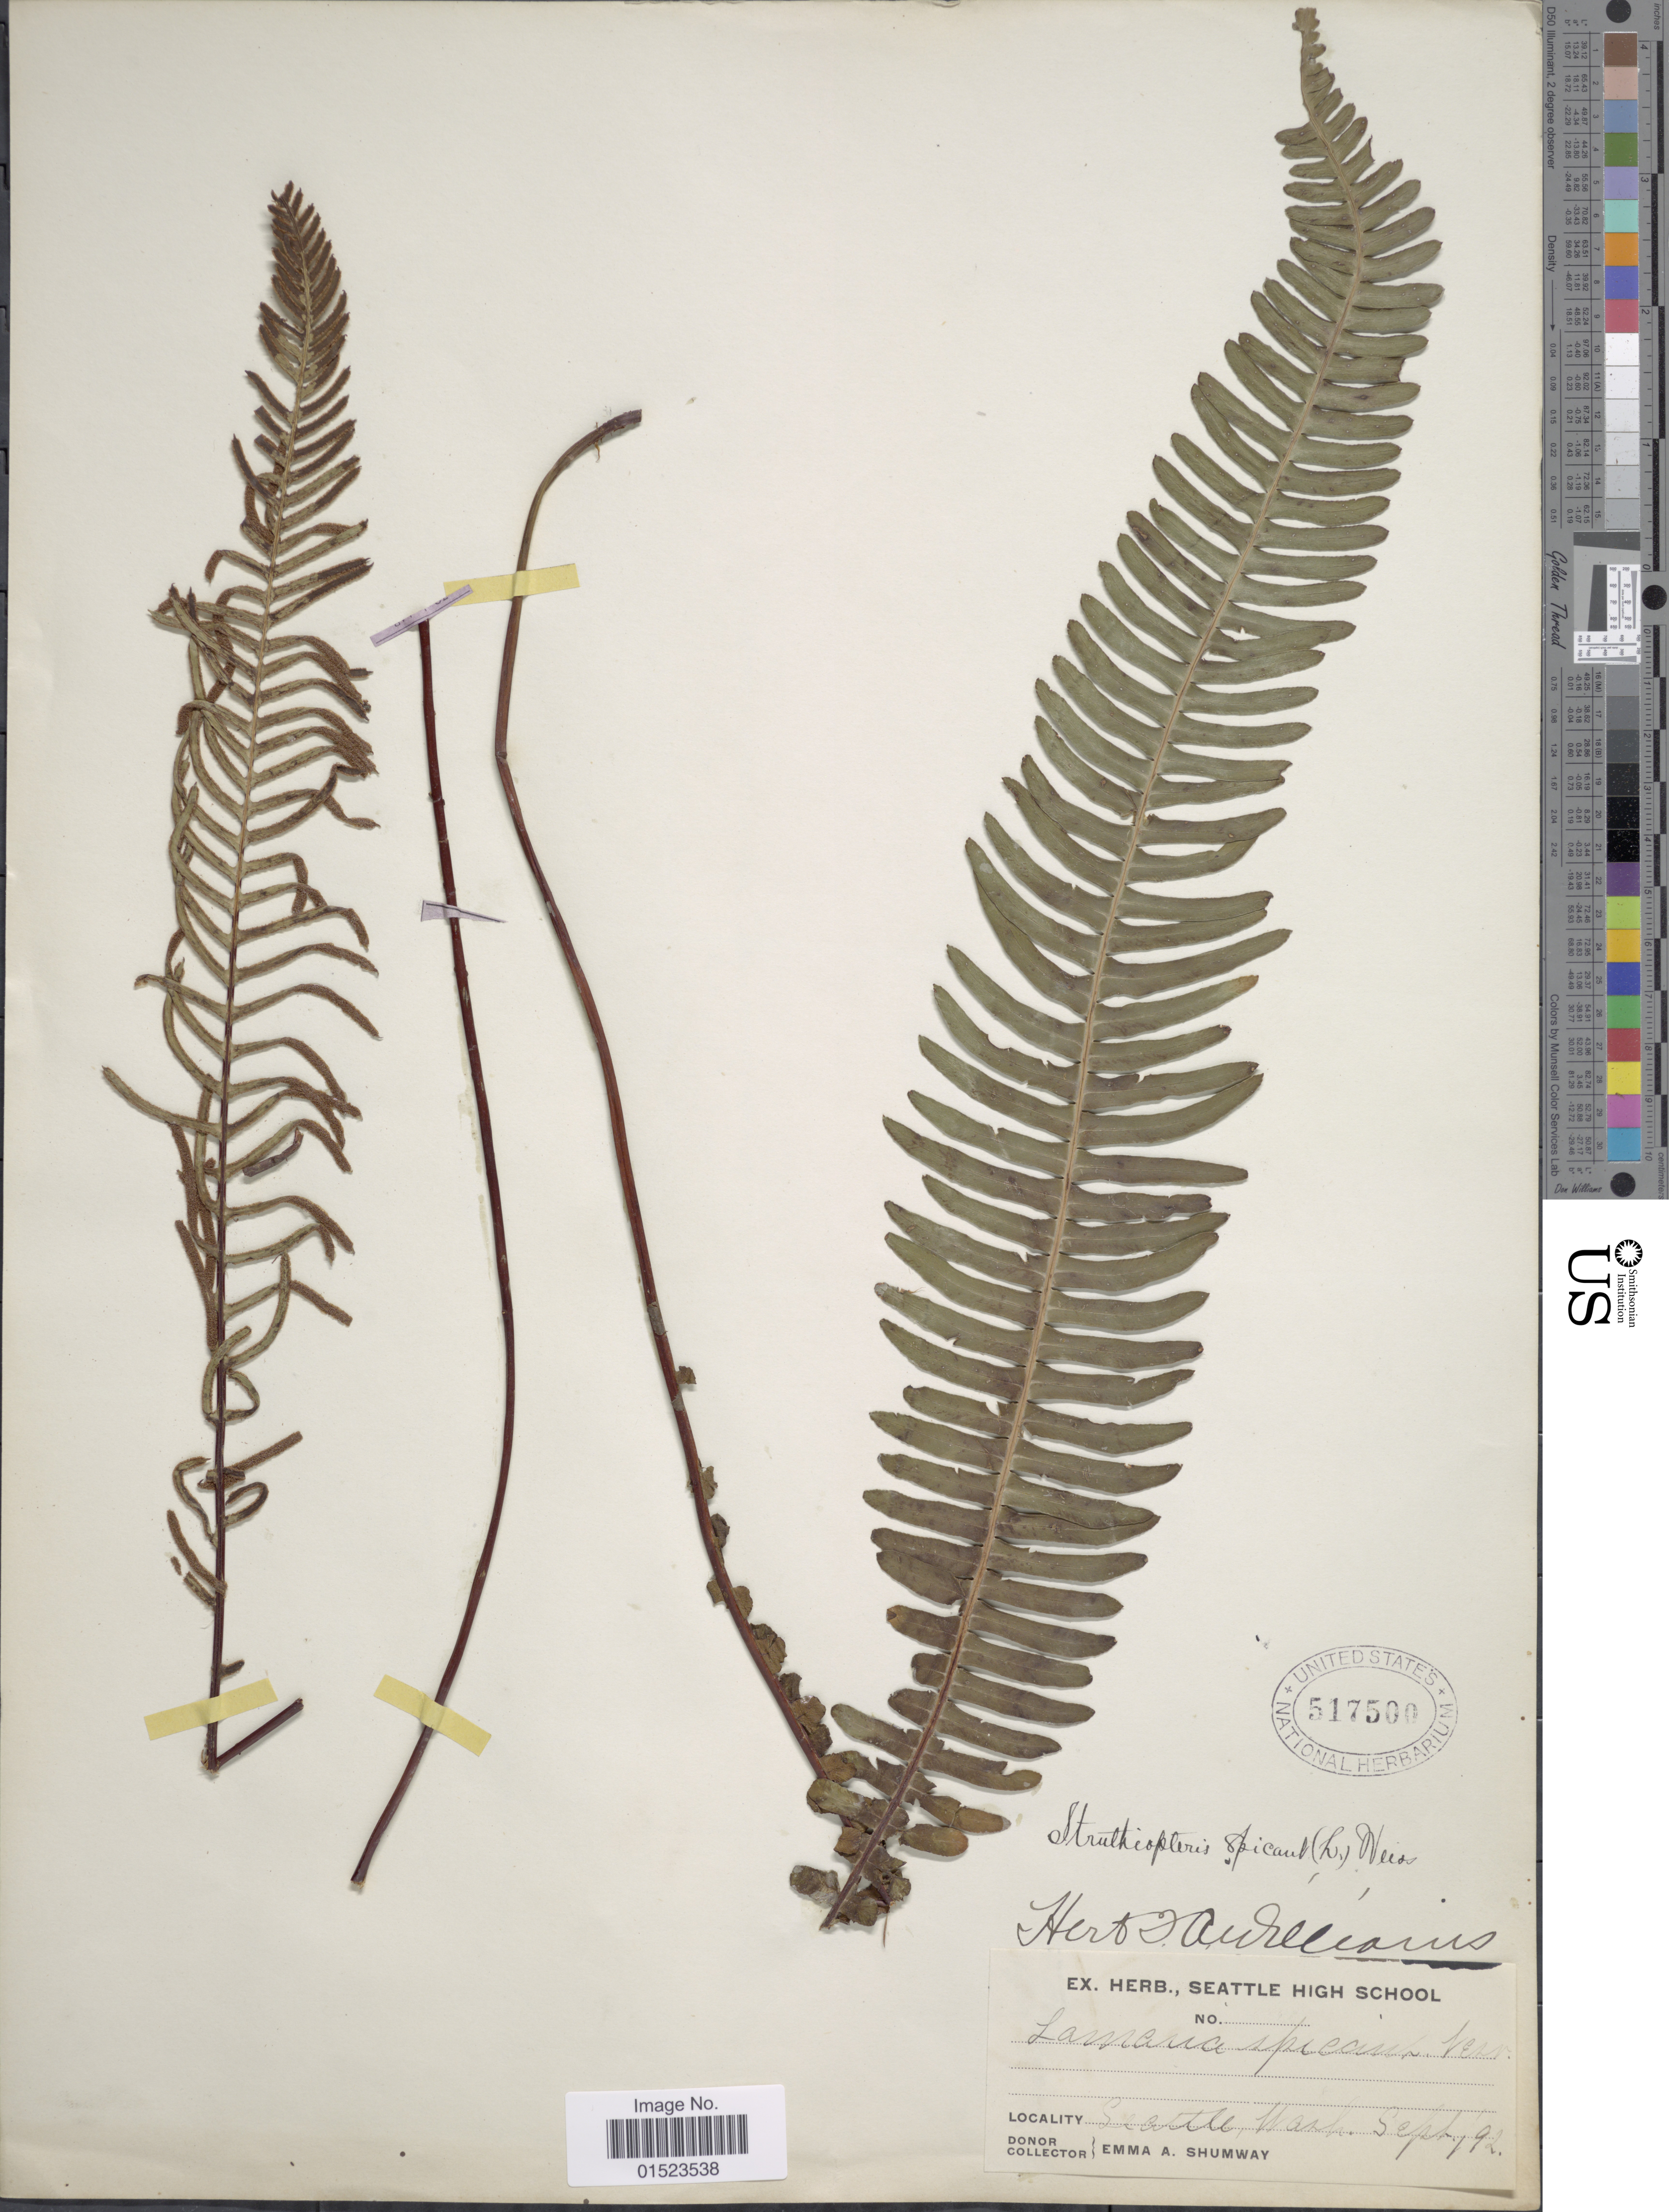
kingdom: Plantae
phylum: Tracheophyta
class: Polypodiopsida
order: Polypodiales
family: Blechnaceae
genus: Blechnum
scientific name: Blechnum spicant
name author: (L.) Sm.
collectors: E. Shumway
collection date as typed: Transcribed d/m/y: /9/92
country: United States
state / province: Washington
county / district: King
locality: Seattle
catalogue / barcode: US 517500